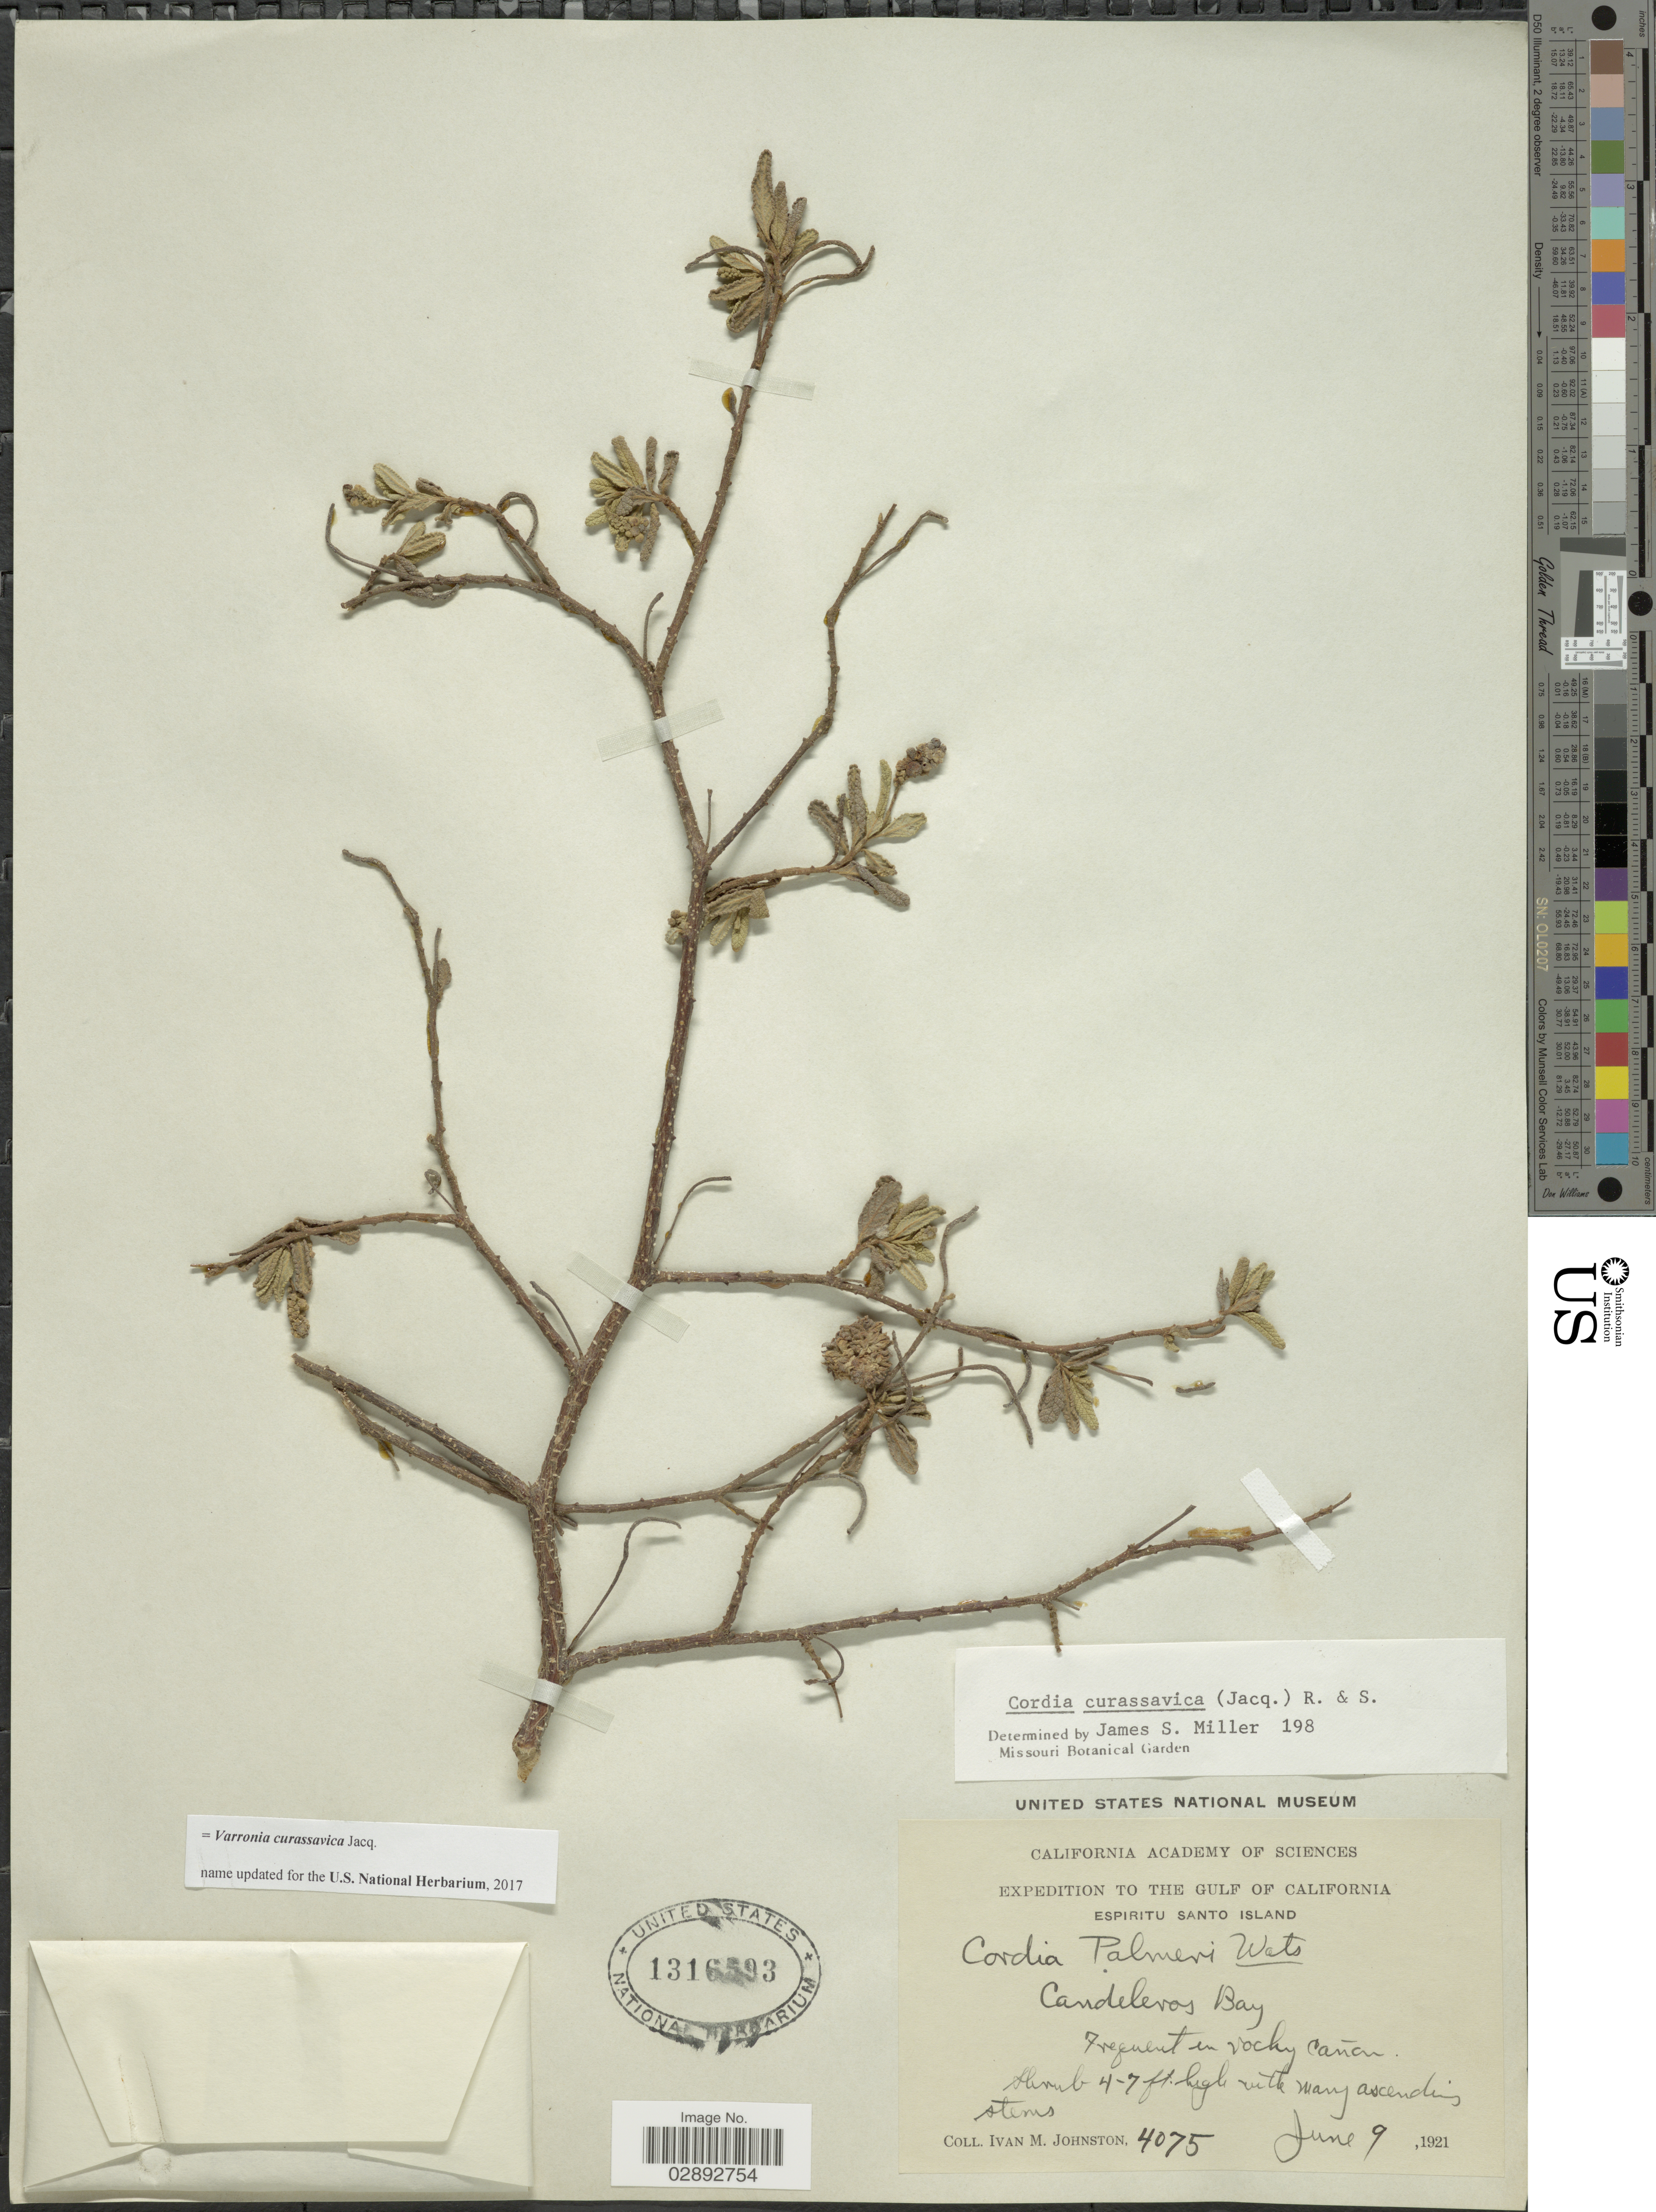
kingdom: Plantae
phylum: Tracheophyta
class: Magnoliopsida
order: Boraginales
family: Cordiaceae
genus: Varronia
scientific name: Varronia curassavica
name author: Jacq.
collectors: I.M. Johnston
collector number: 4075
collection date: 1921-06-09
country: Mexico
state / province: Baja California Sur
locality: Gulf of California. Espiritu Santo Island. Candeleros Bay.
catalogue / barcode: US 1316593